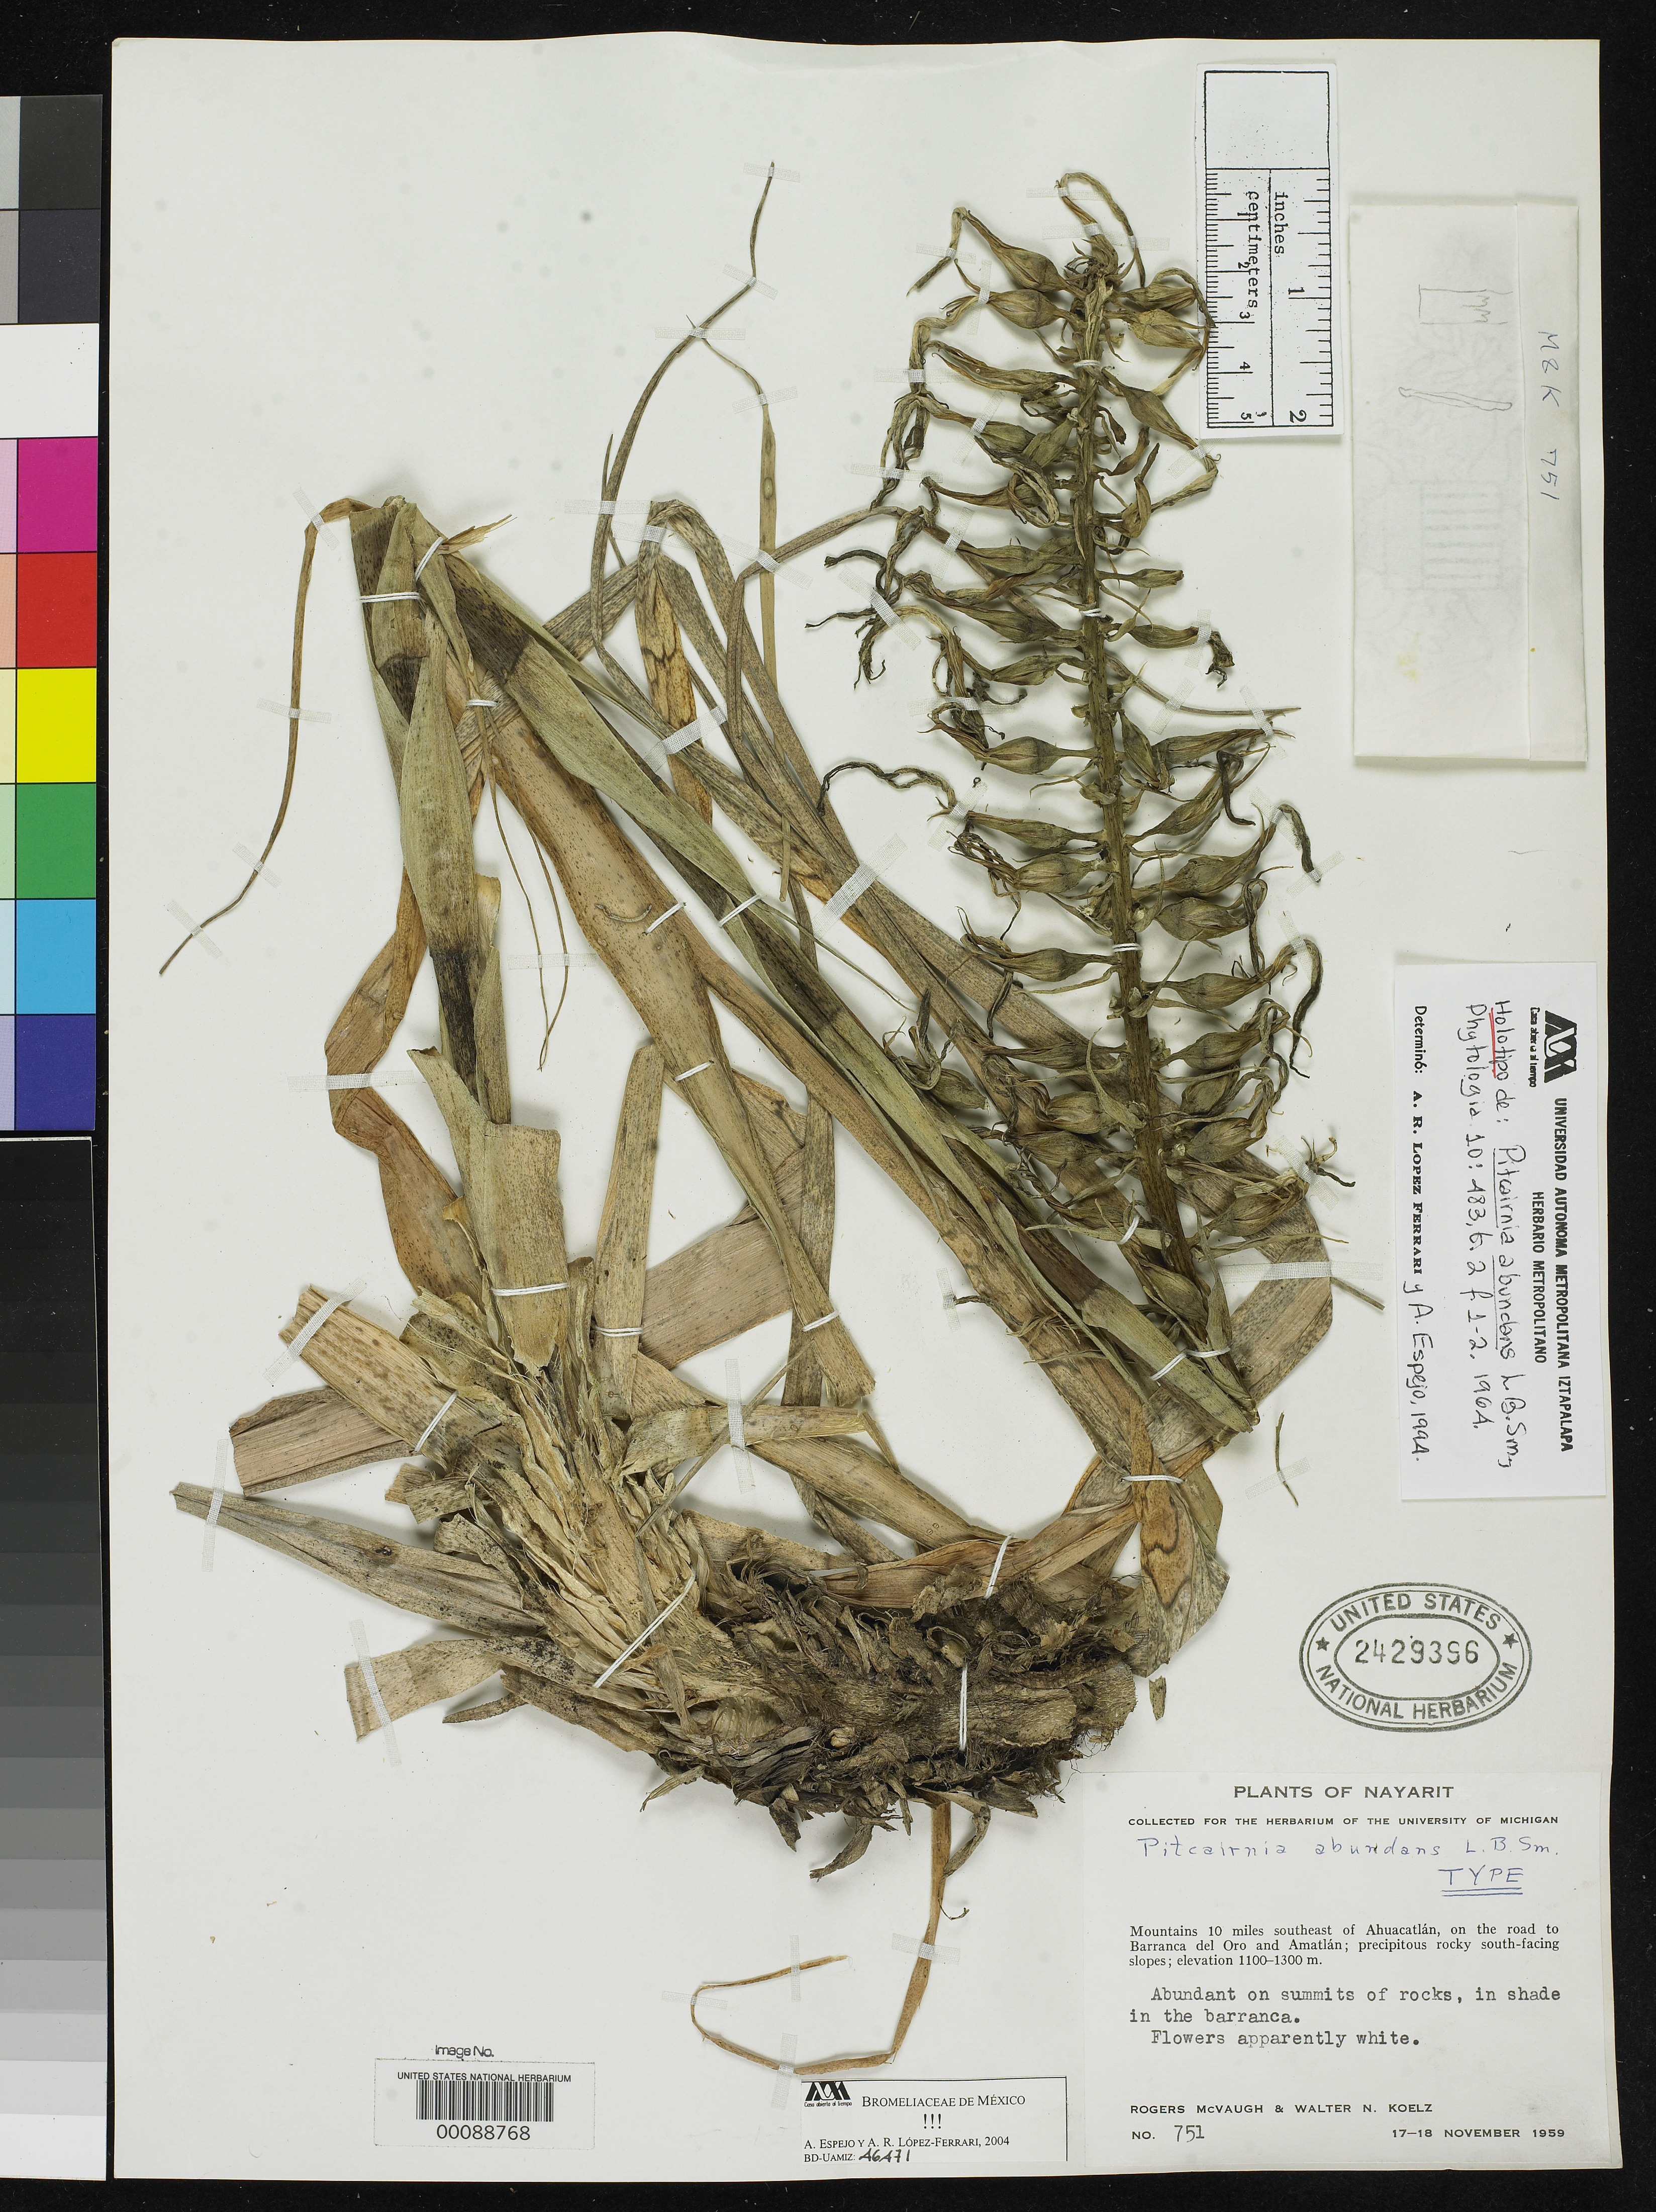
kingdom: Plantae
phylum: Tracheophyta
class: Liliopsida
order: Poales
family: Bromeliaceae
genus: Pitcairnia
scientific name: Pitcairnia abundans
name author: L.B. Sm.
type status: Holotype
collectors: R. McVaugh & W. N. Koelz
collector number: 751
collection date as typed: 17 Nov 1959 to 18 Nov 1959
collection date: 1959-11-17/1959-11-18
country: Mexico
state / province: Nayarit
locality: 10 miles SE of Ahuacatlan, road to Barranca del Oro and Amatlan.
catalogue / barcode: US 2429396